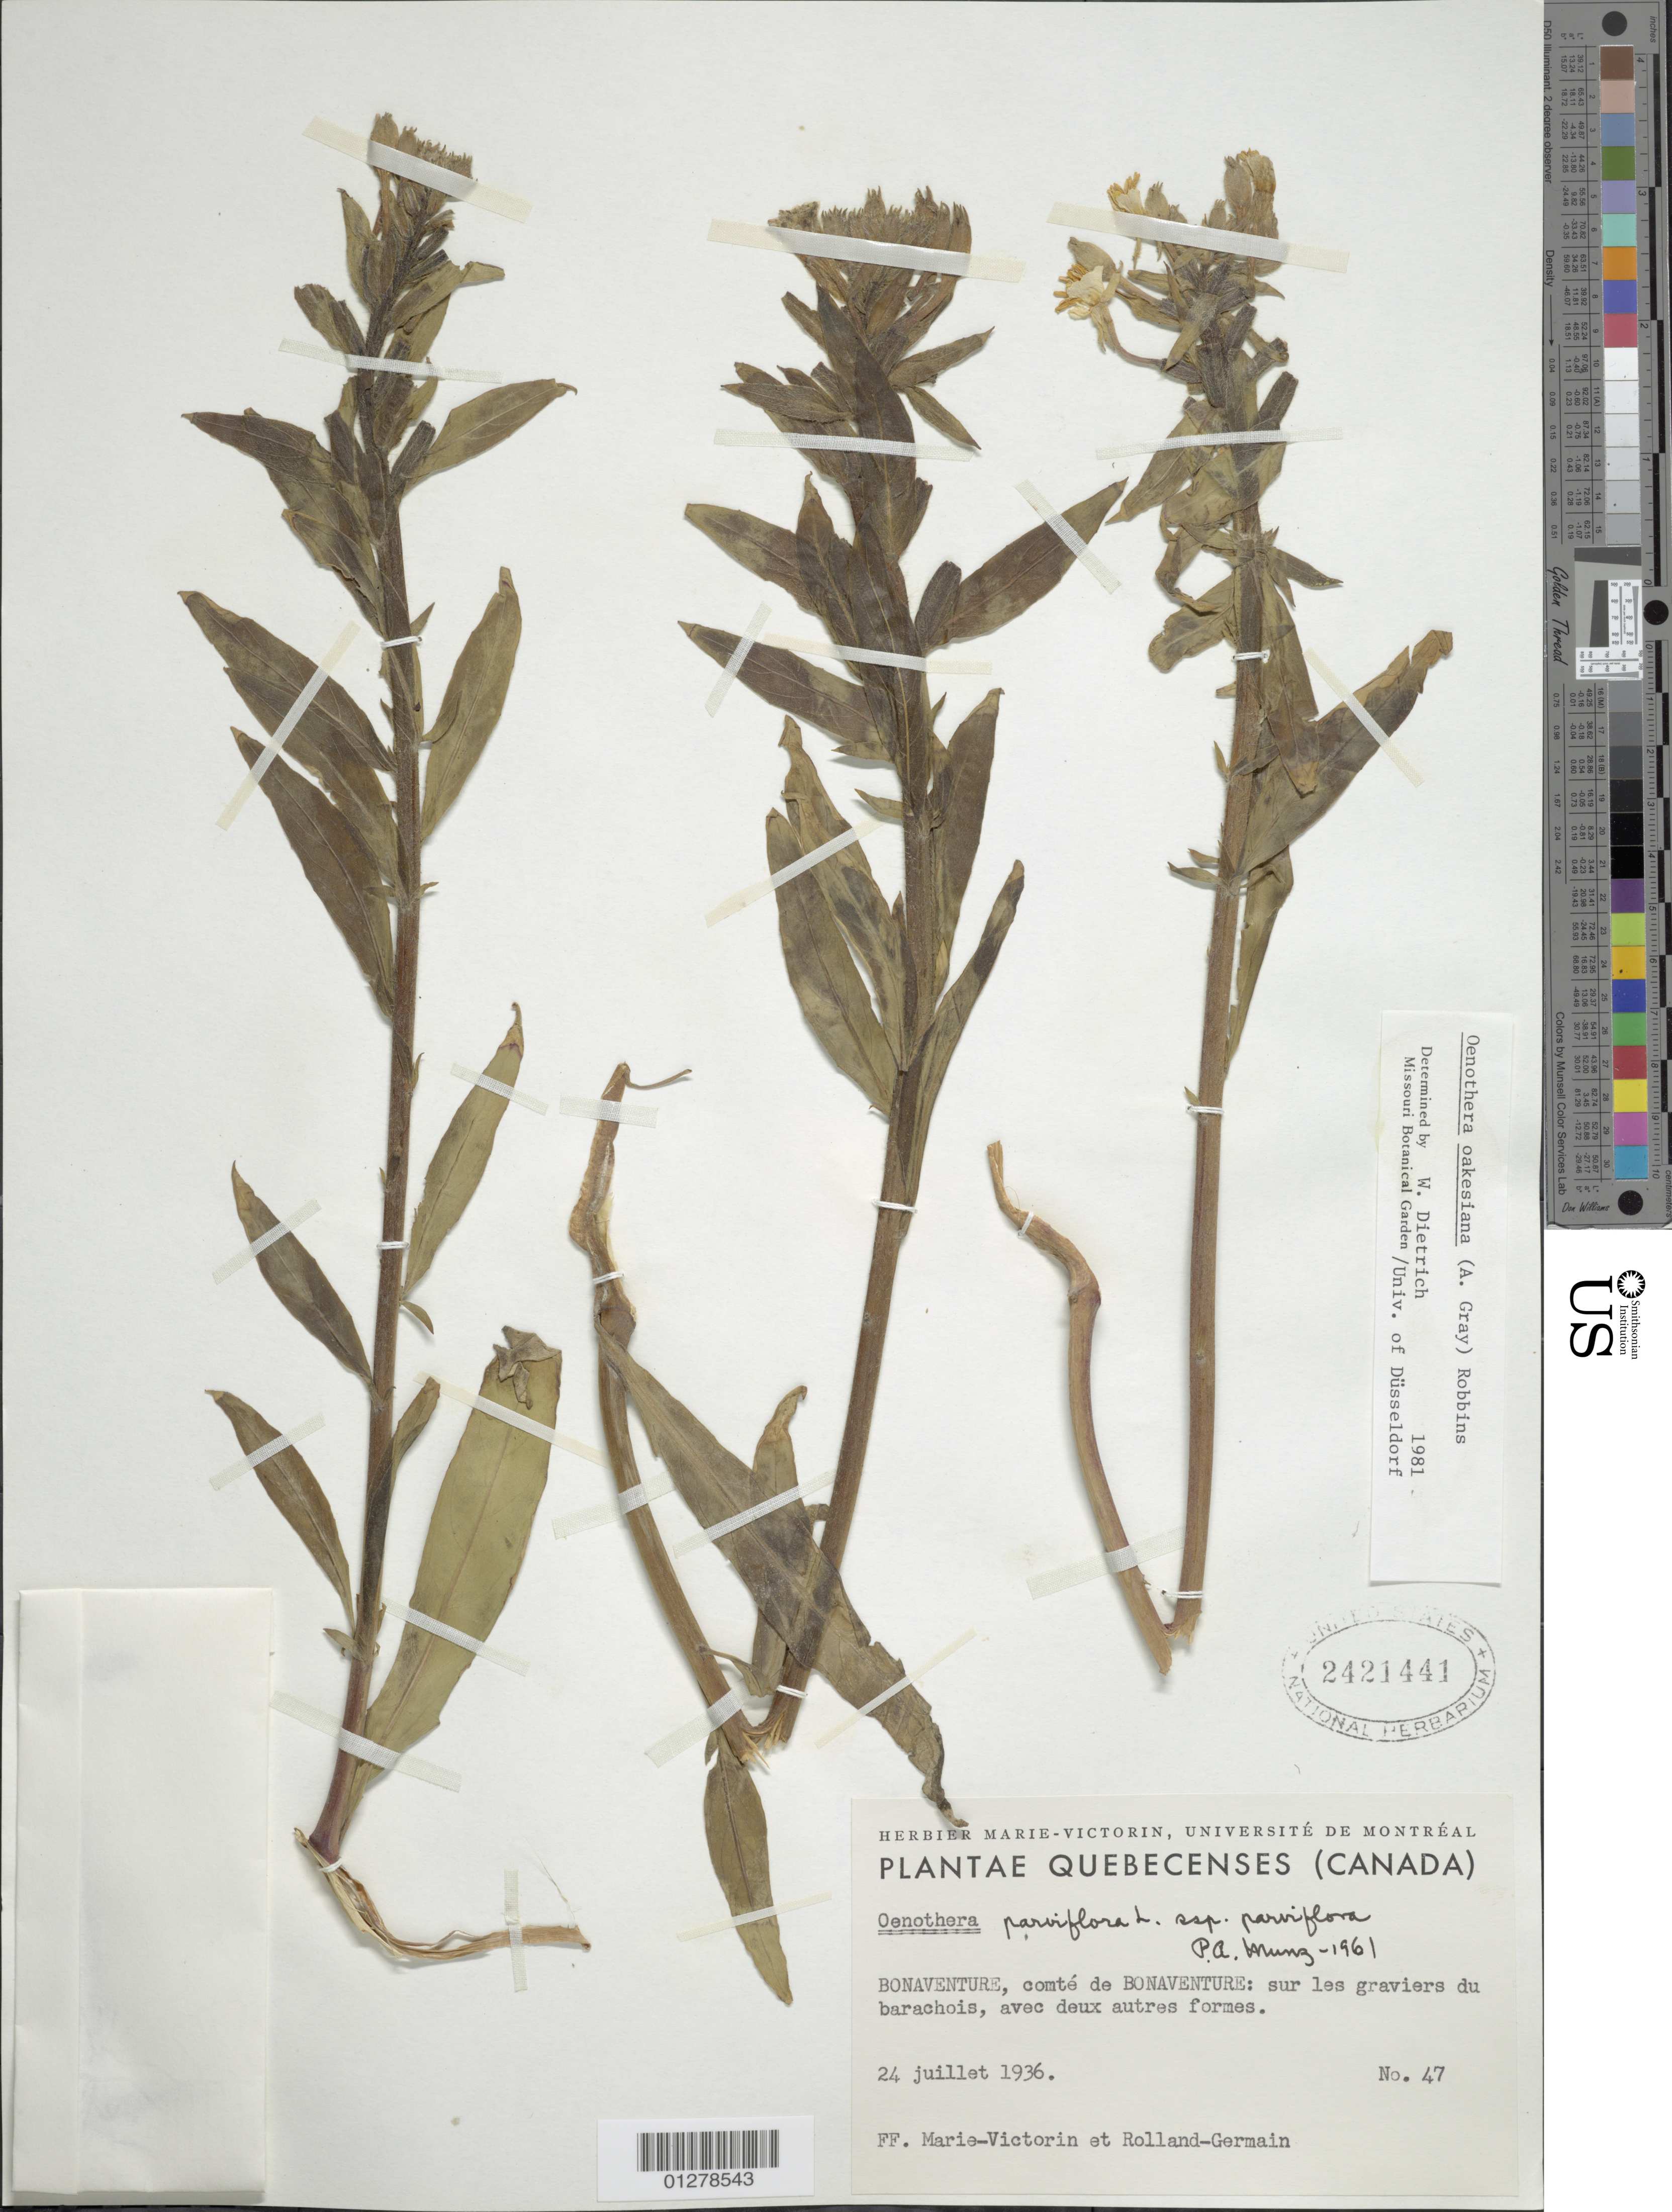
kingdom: Plantae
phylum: Tracheophyta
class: Magnoliopsida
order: Myrtales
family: Onagraceae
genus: Oenothera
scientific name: Oenothera oakesiana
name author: (A. Gray) J.W. Robbins ex S. Watson & J.M. Coult.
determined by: Dietrich, W.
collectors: Fr. Marie-Victorin & Rolland-Germain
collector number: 47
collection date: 1936-07-24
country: Canada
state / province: Quebec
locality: Bonaventure.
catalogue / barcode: US 24214441